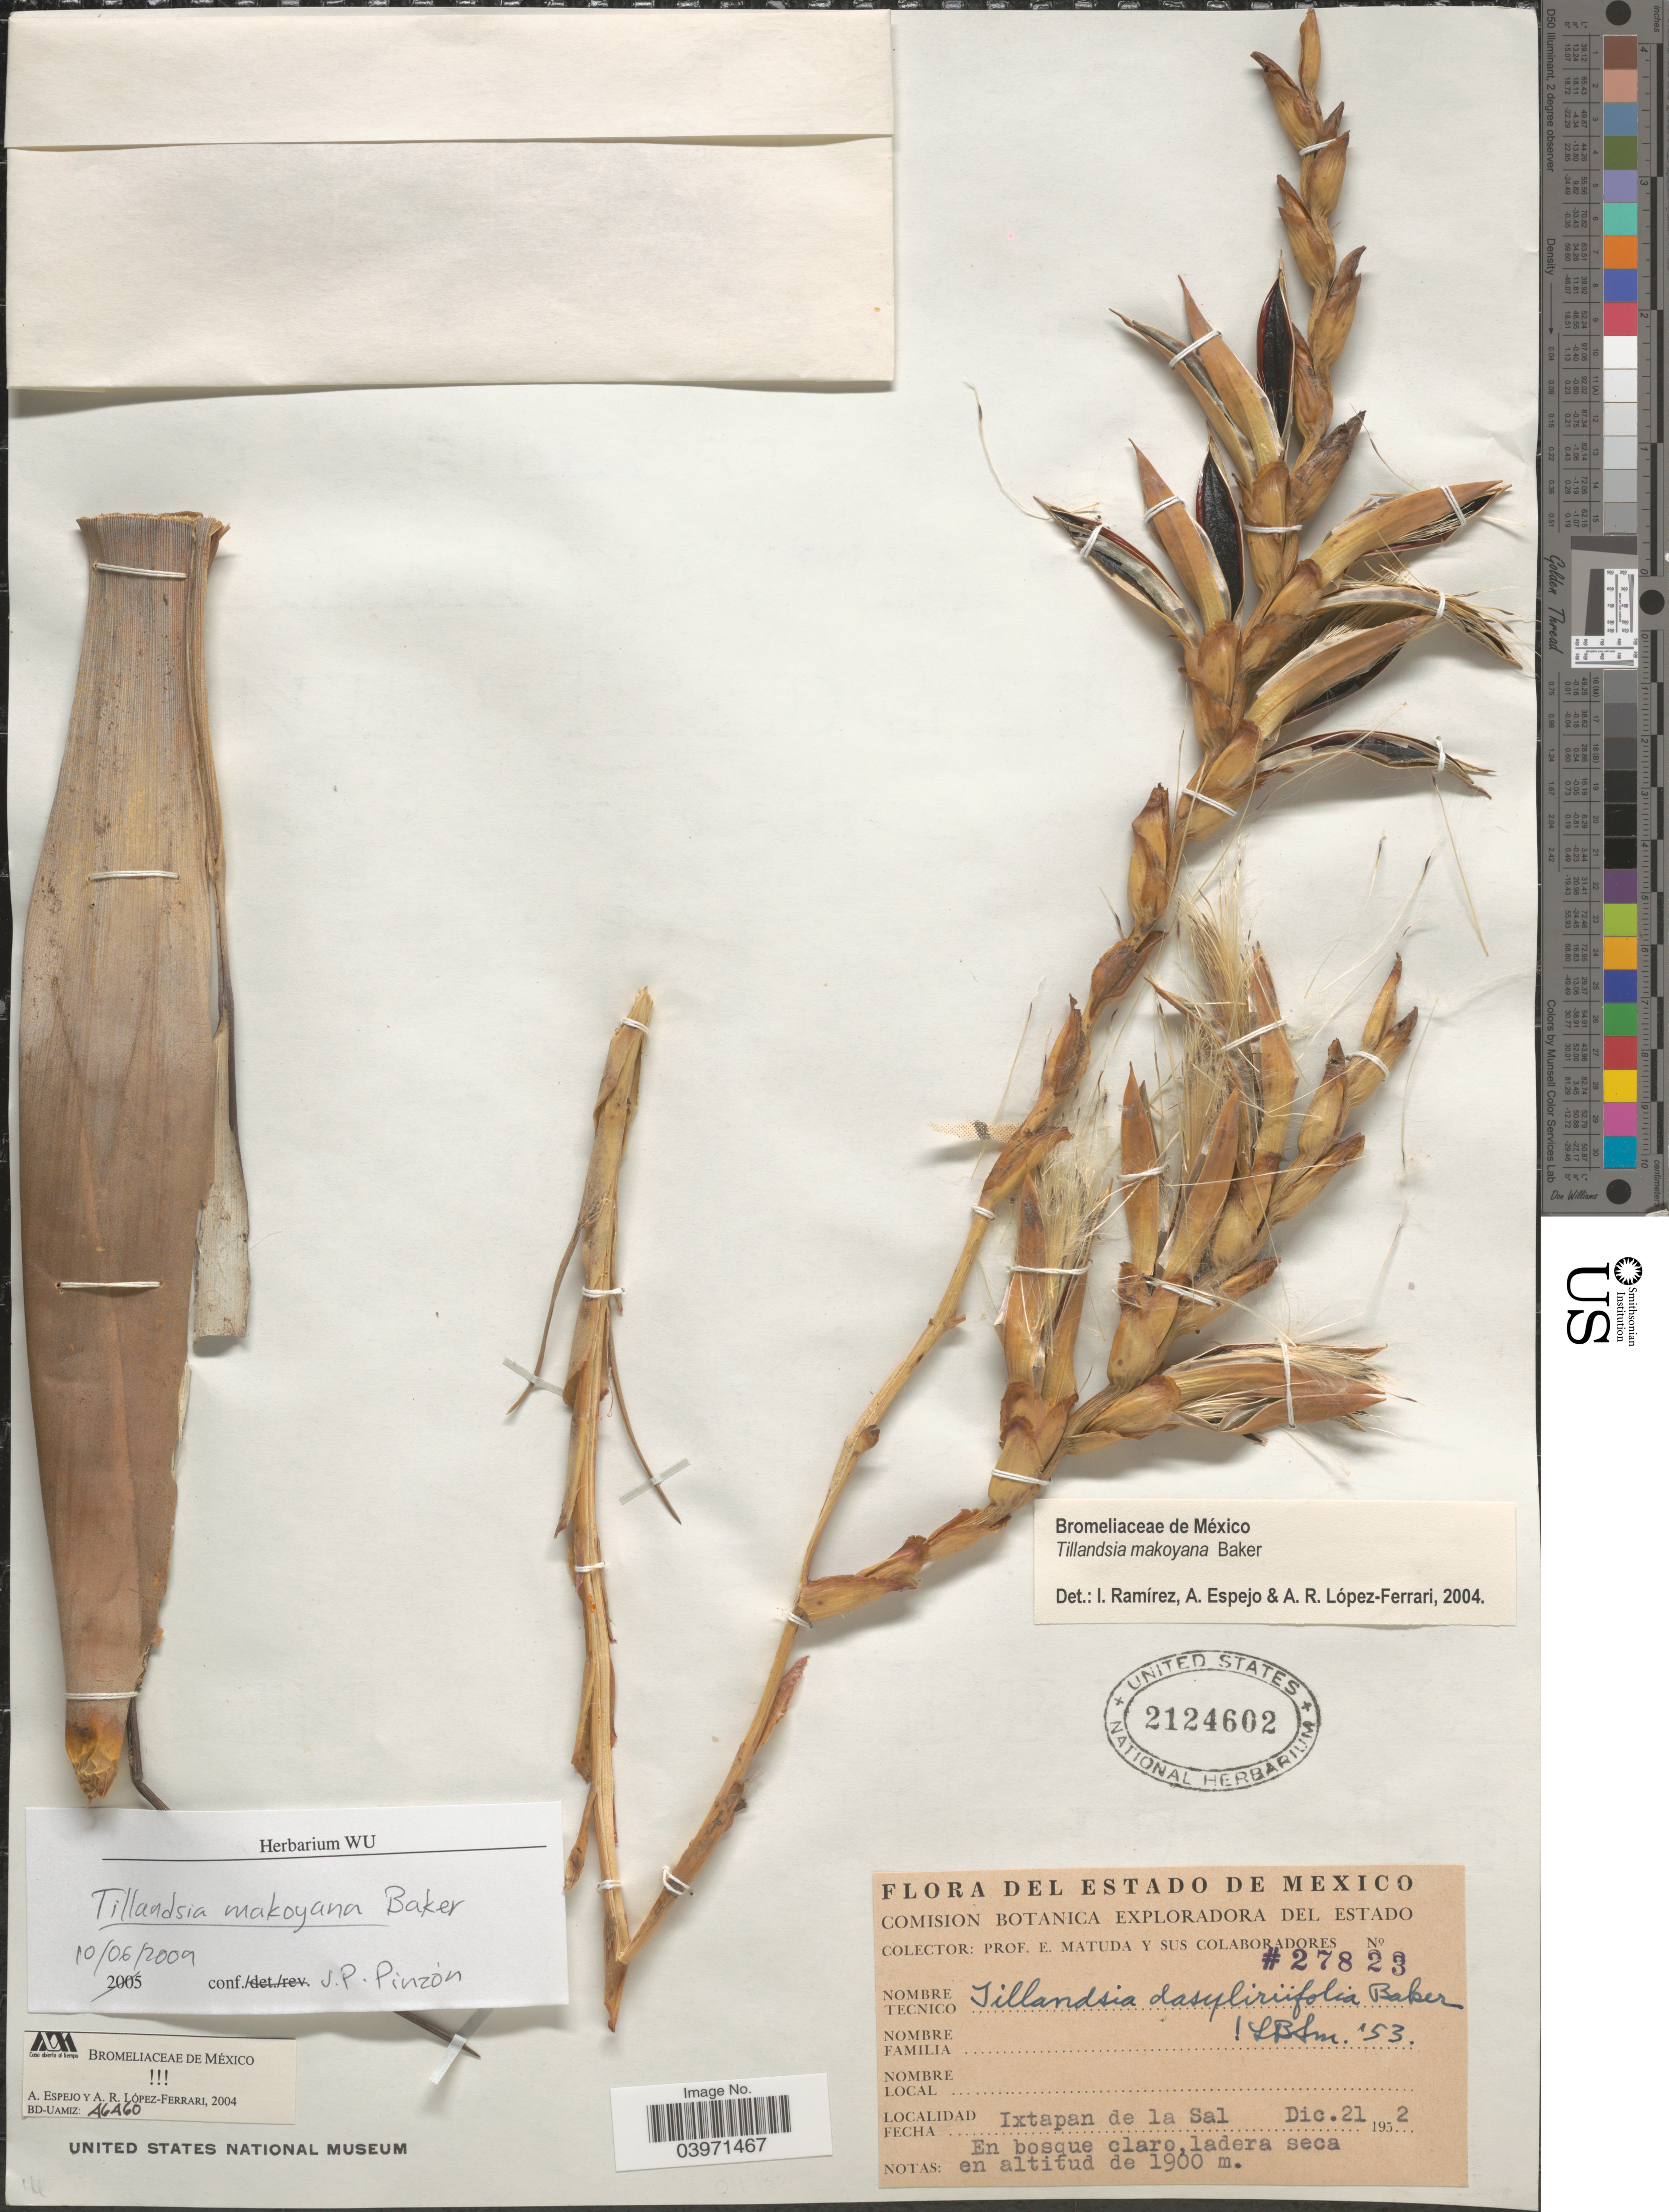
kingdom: Plantae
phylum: Tracheophyta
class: Liliopsida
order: Poales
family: Bromeliaceae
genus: Tillandsia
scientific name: Tillandsia makoyana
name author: Baker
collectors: E. Matuda & Sus Colaboradores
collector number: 27823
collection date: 1952-12-21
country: Mexico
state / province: México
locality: Ixtapan de la Sal.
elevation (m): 1900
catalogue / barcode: US 2124602